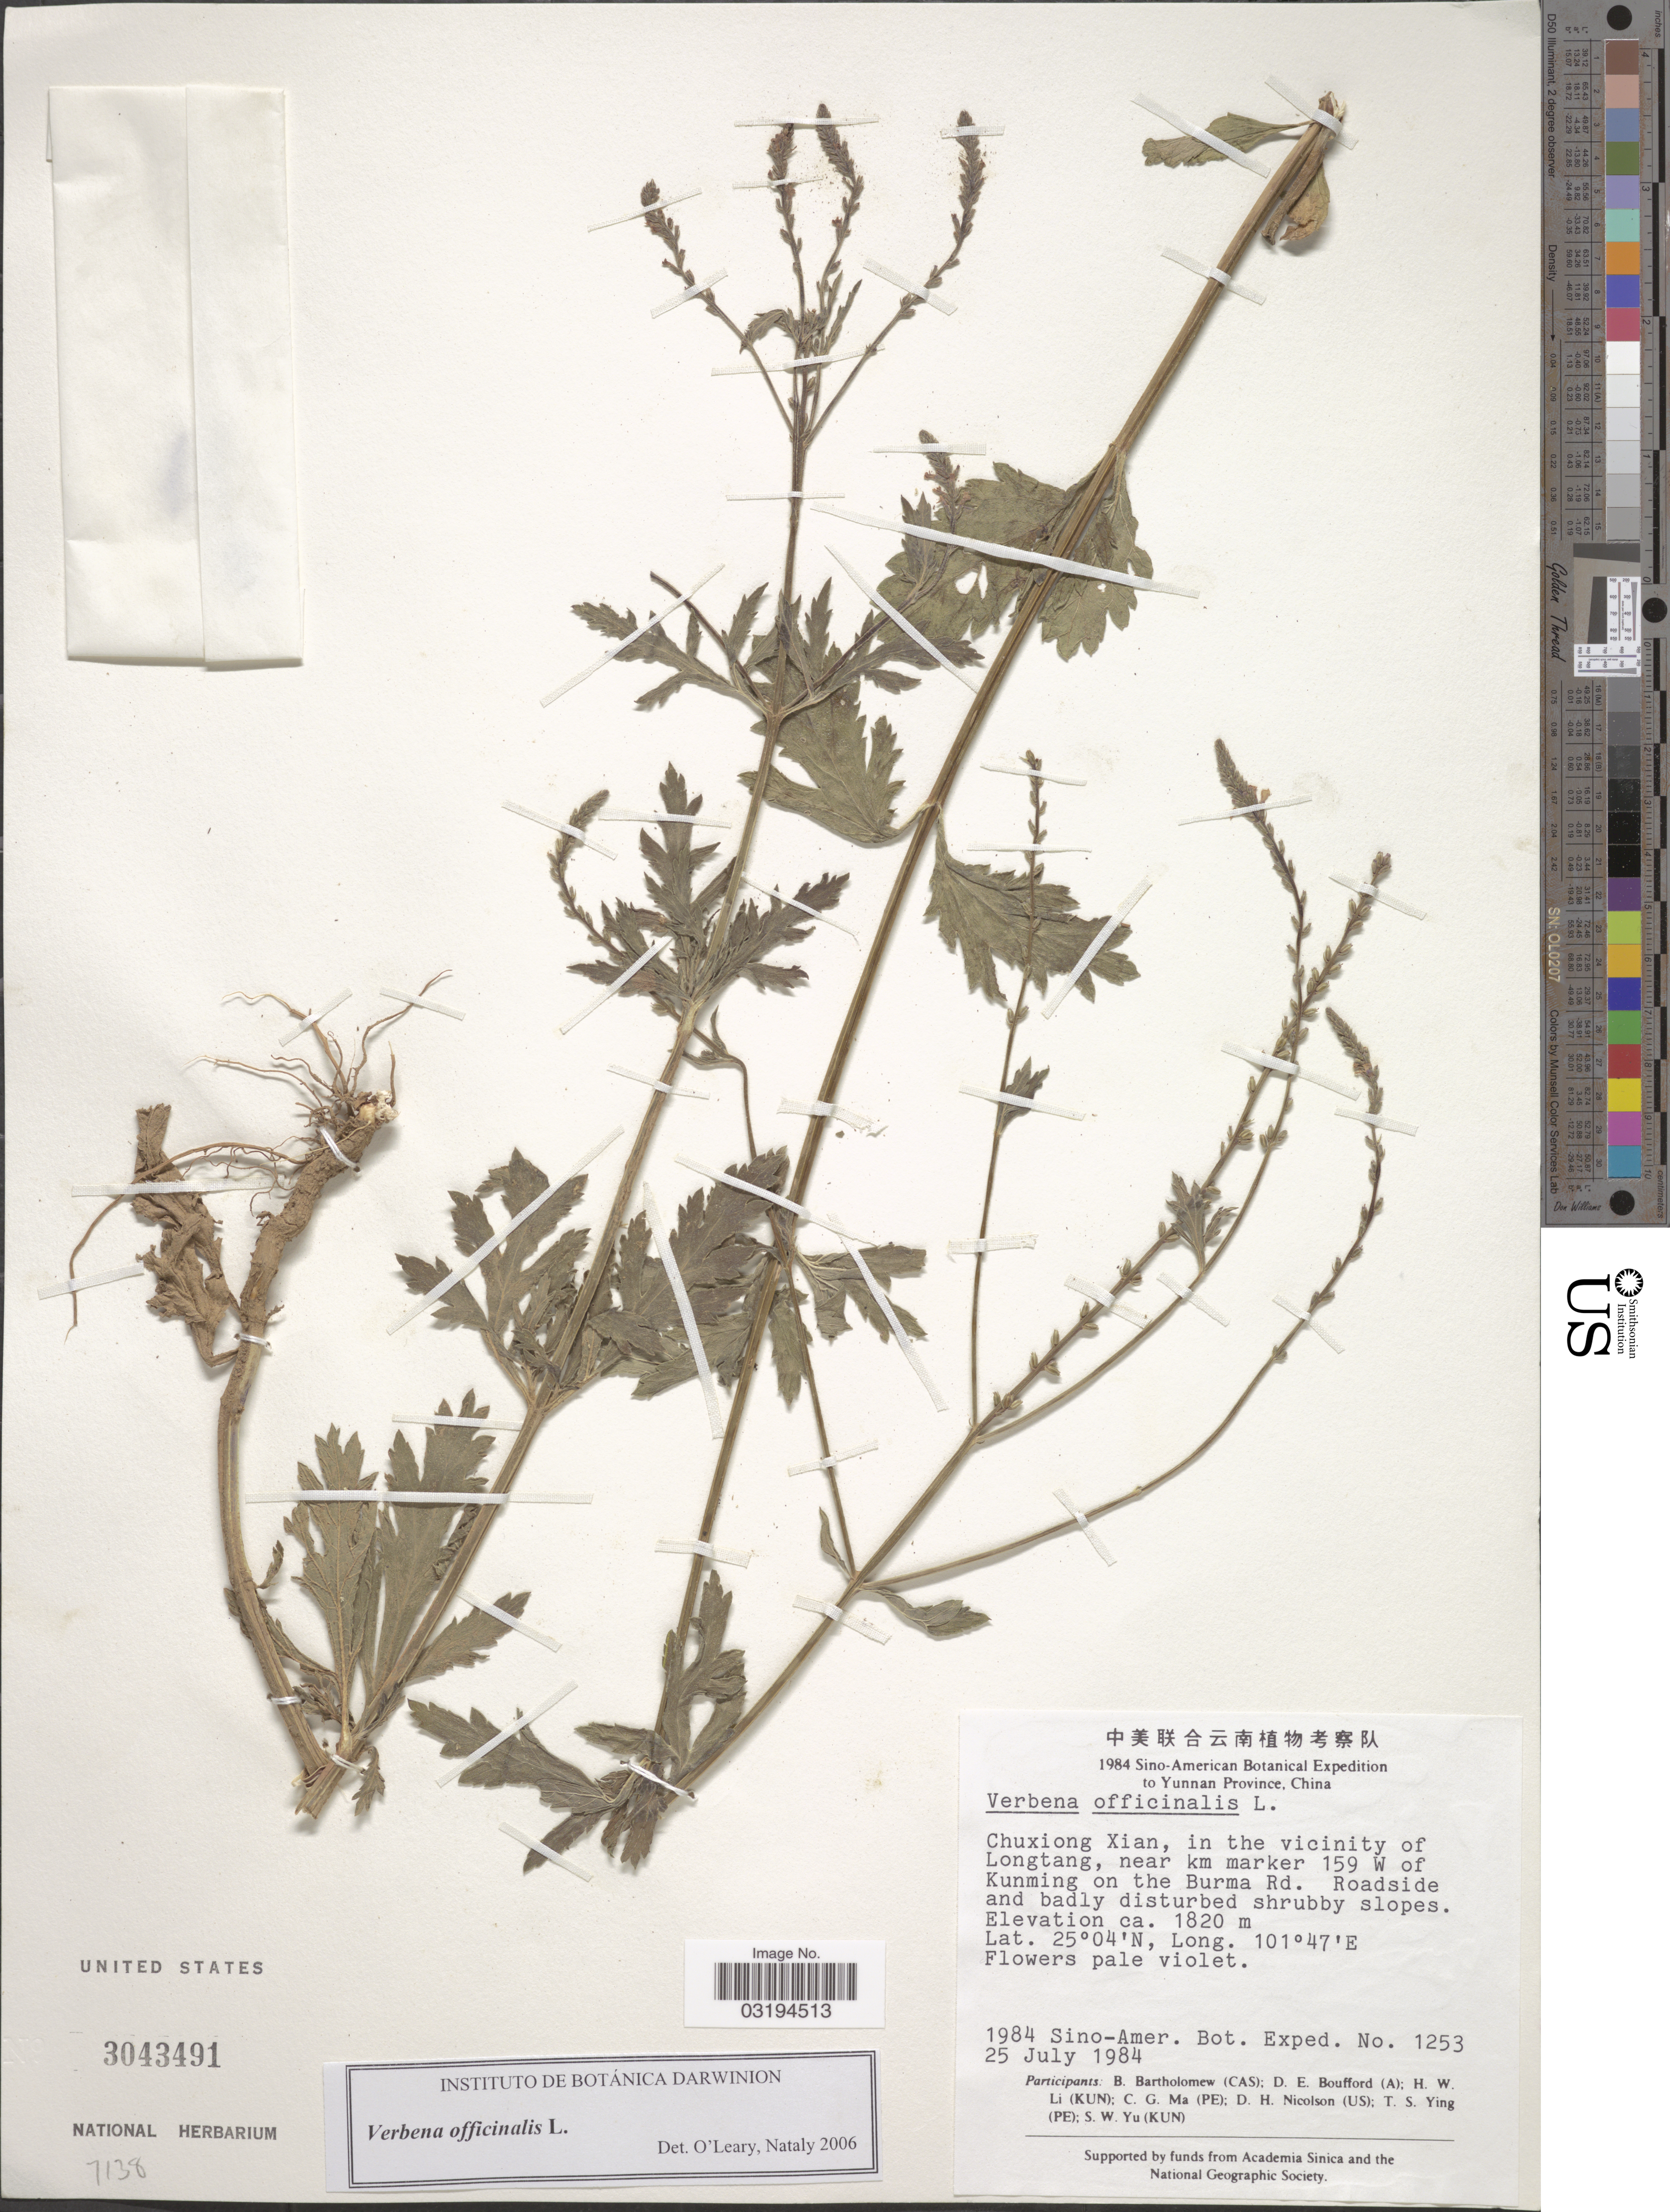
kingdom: Plantae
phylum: Tracheophyta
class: Magnoliopsida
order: Lamiales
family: Verbenaceae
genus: Verbena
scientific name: Verbena officinalis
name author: L.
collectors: Sino-Amer. Bot. Exped. 1984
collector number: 1253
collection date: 1984-07-25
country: China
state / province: Yunnan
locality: Yunnan Province. Chuxiong Xian, in the vicinity of Longtang, near km marker 159 W of Kunming on the Burma Rd.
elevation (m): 1820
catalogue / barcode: US 3043491